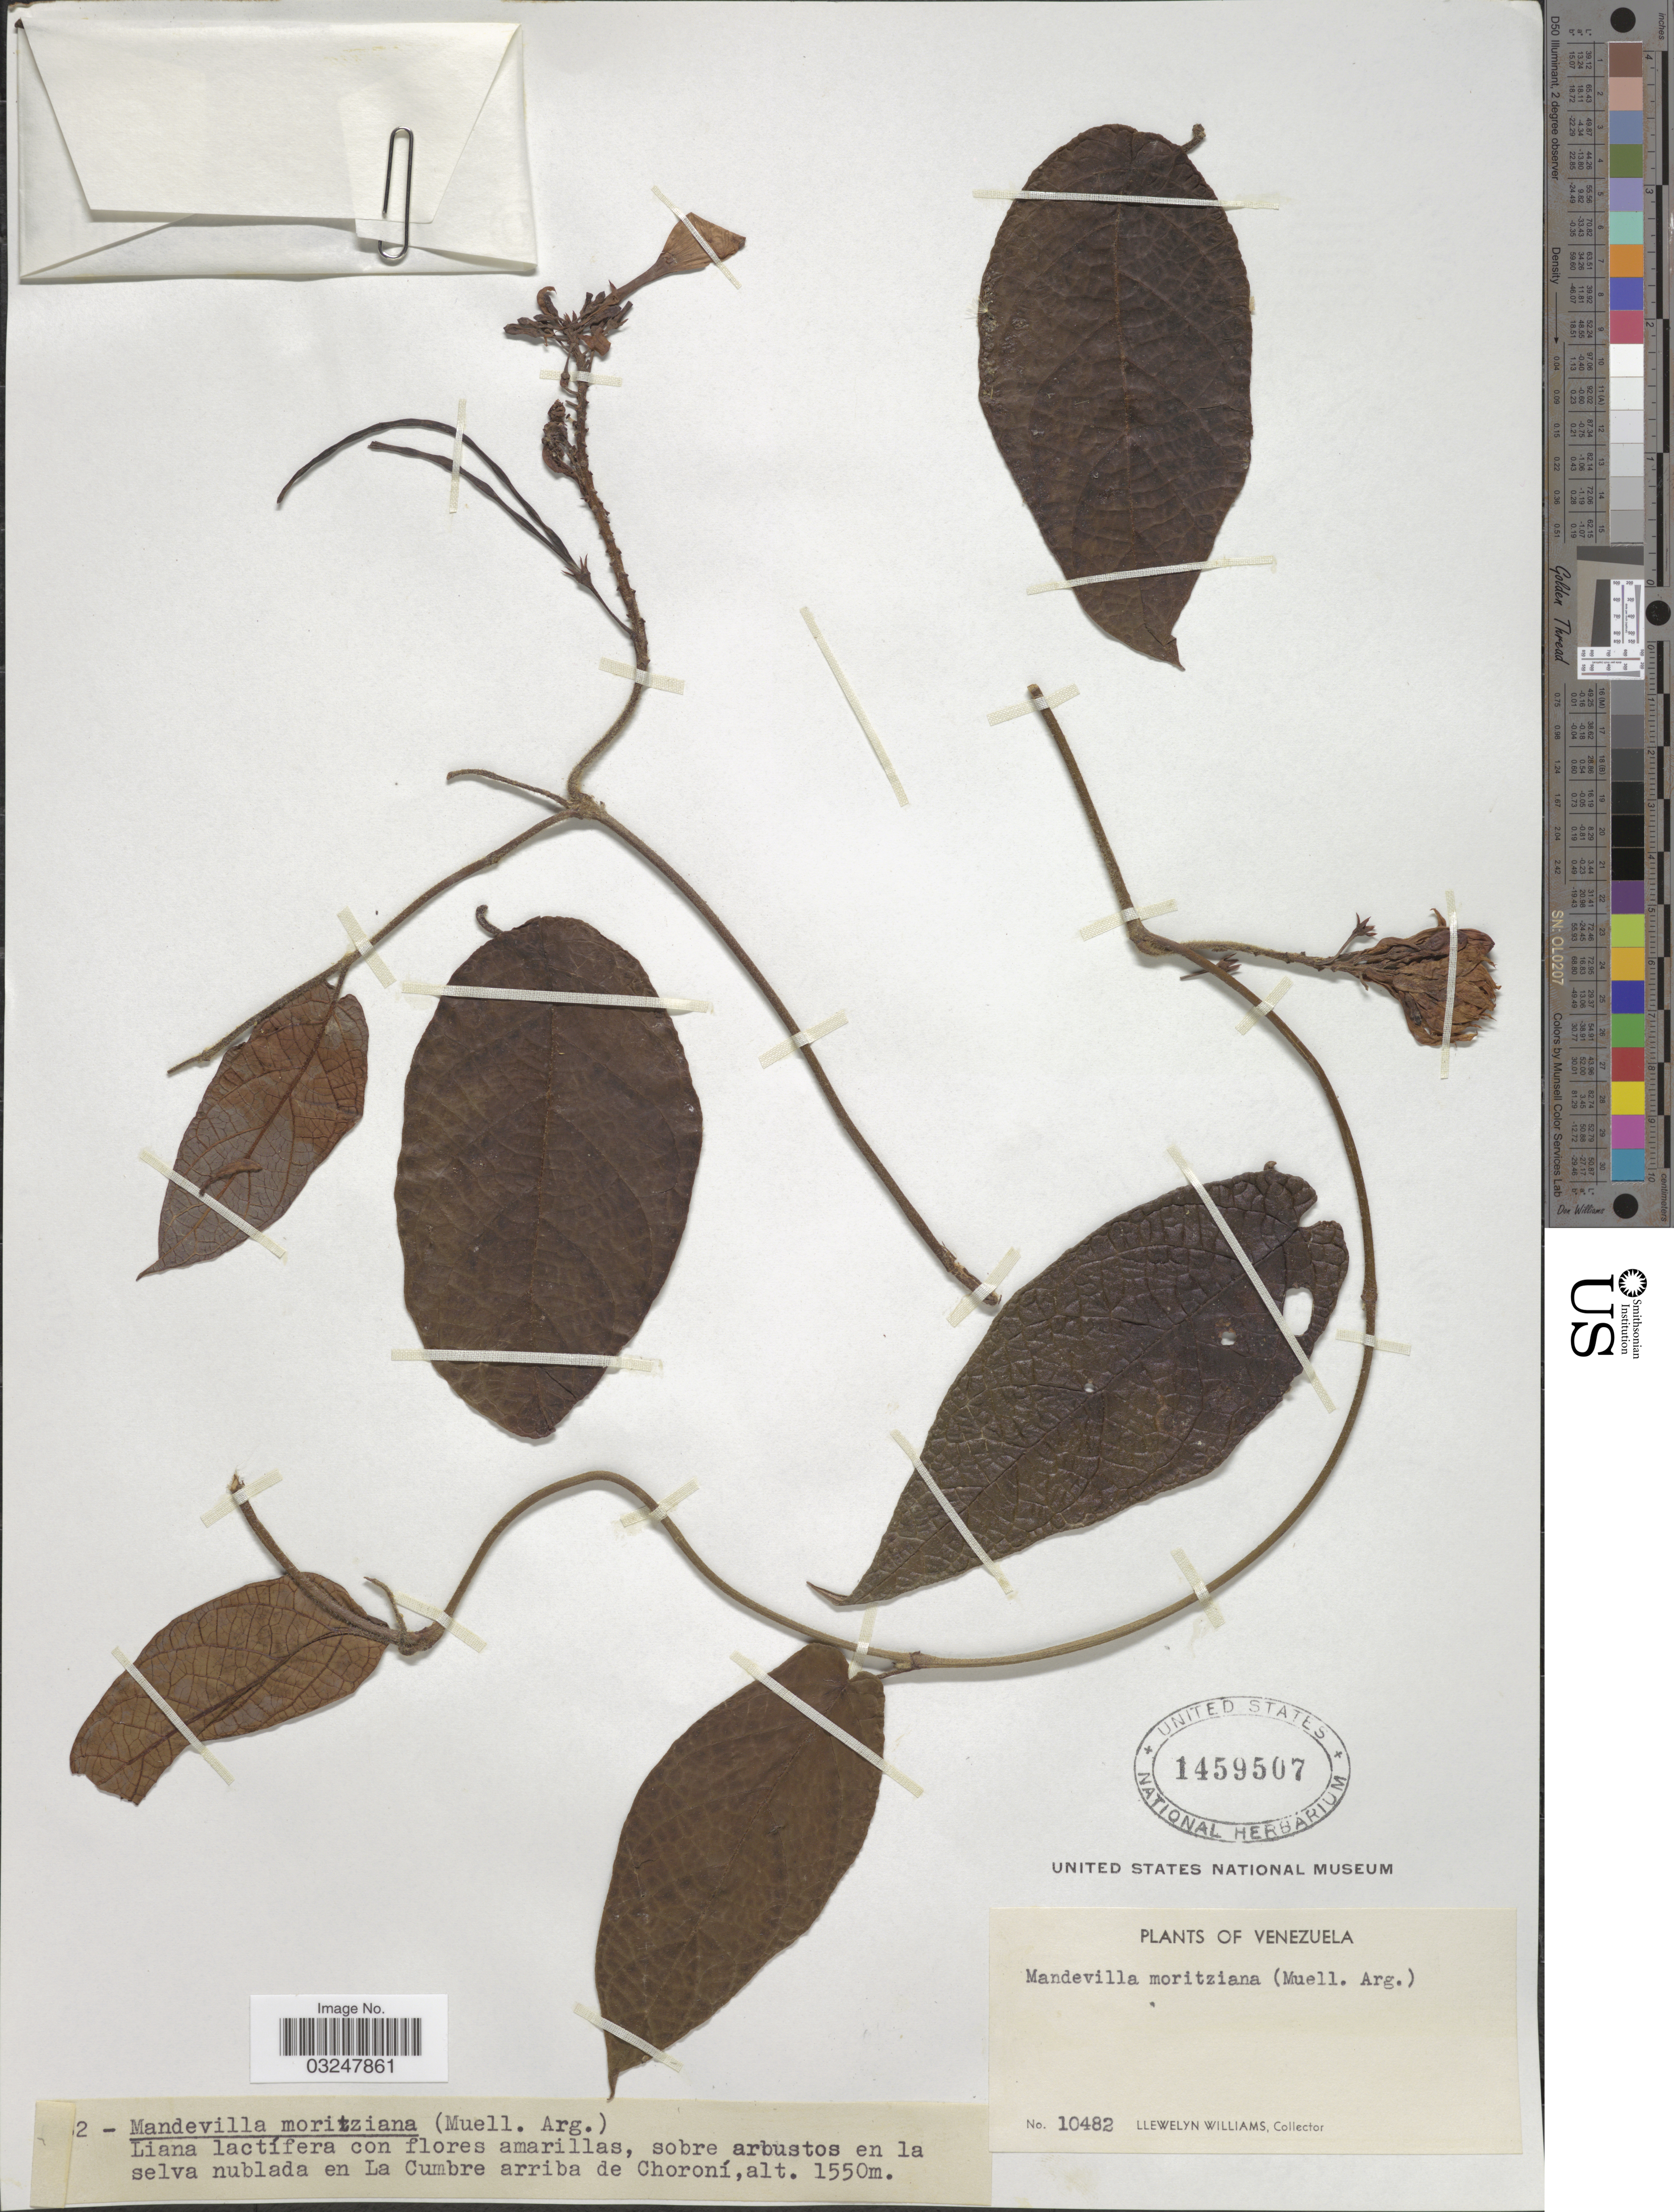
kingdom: Plantae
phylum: Tracheophyta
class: Magnoliopsida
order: Gentianales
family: Apocynaceae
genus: Mandevilla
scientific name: Mandevilla moritziana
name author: (Müll. Arg.) Donn. Sm.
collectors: Ll. Williams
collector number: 10482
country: Venezuela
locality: Sobre arbustos en la selva nublada en La Cumbre arriba de Choroní.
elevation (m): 1550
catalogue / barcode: US 1459507